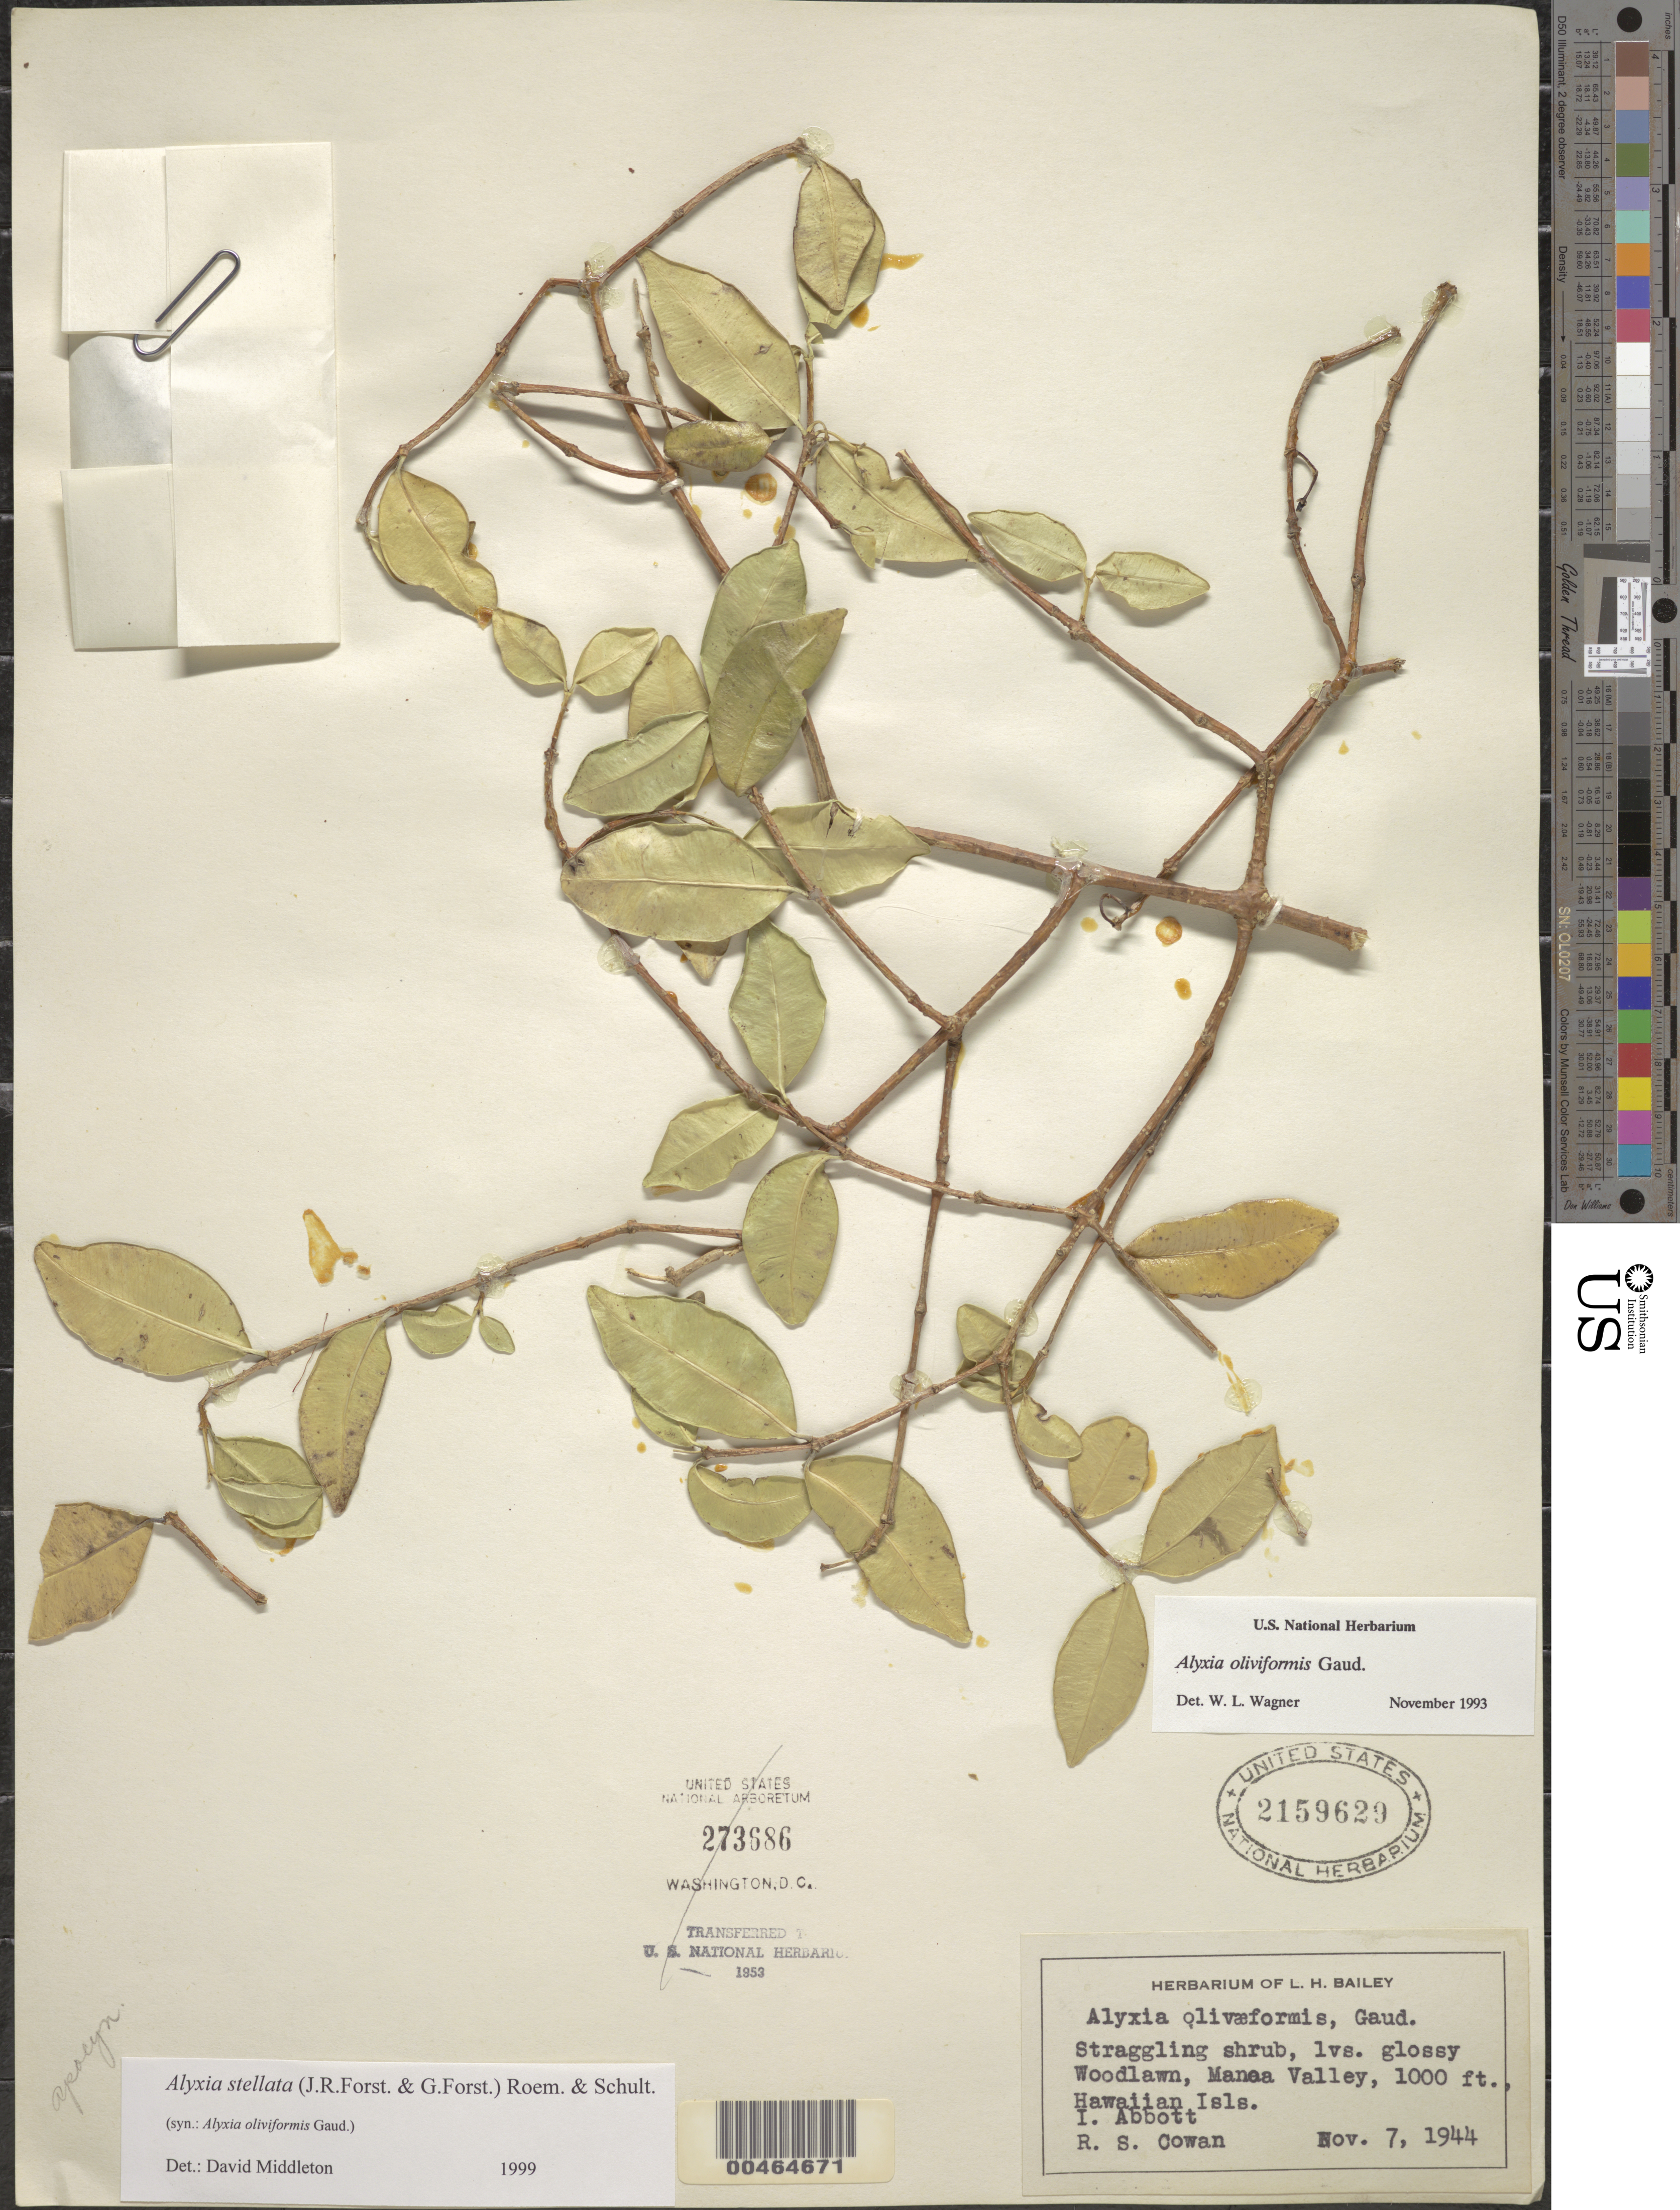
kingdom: Plantae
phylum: Tracheophyta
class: Magnoliopsida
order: Gentianales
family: Apocynaceae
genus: Alyxia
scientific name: Alyxia stellata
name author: (J.R. Forst. & G. Forst.) Roem. & Schult.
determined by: Middleton, D. J.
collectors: I. A. Abbott & R. S. Cowan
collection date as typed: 7 Nov 1944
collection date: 1944-11-07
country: United States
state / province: Hawaii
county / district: Kauai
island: Kaua'i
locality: Woodlawn, Manoa Valley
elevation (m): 305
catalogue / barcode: US 2159629